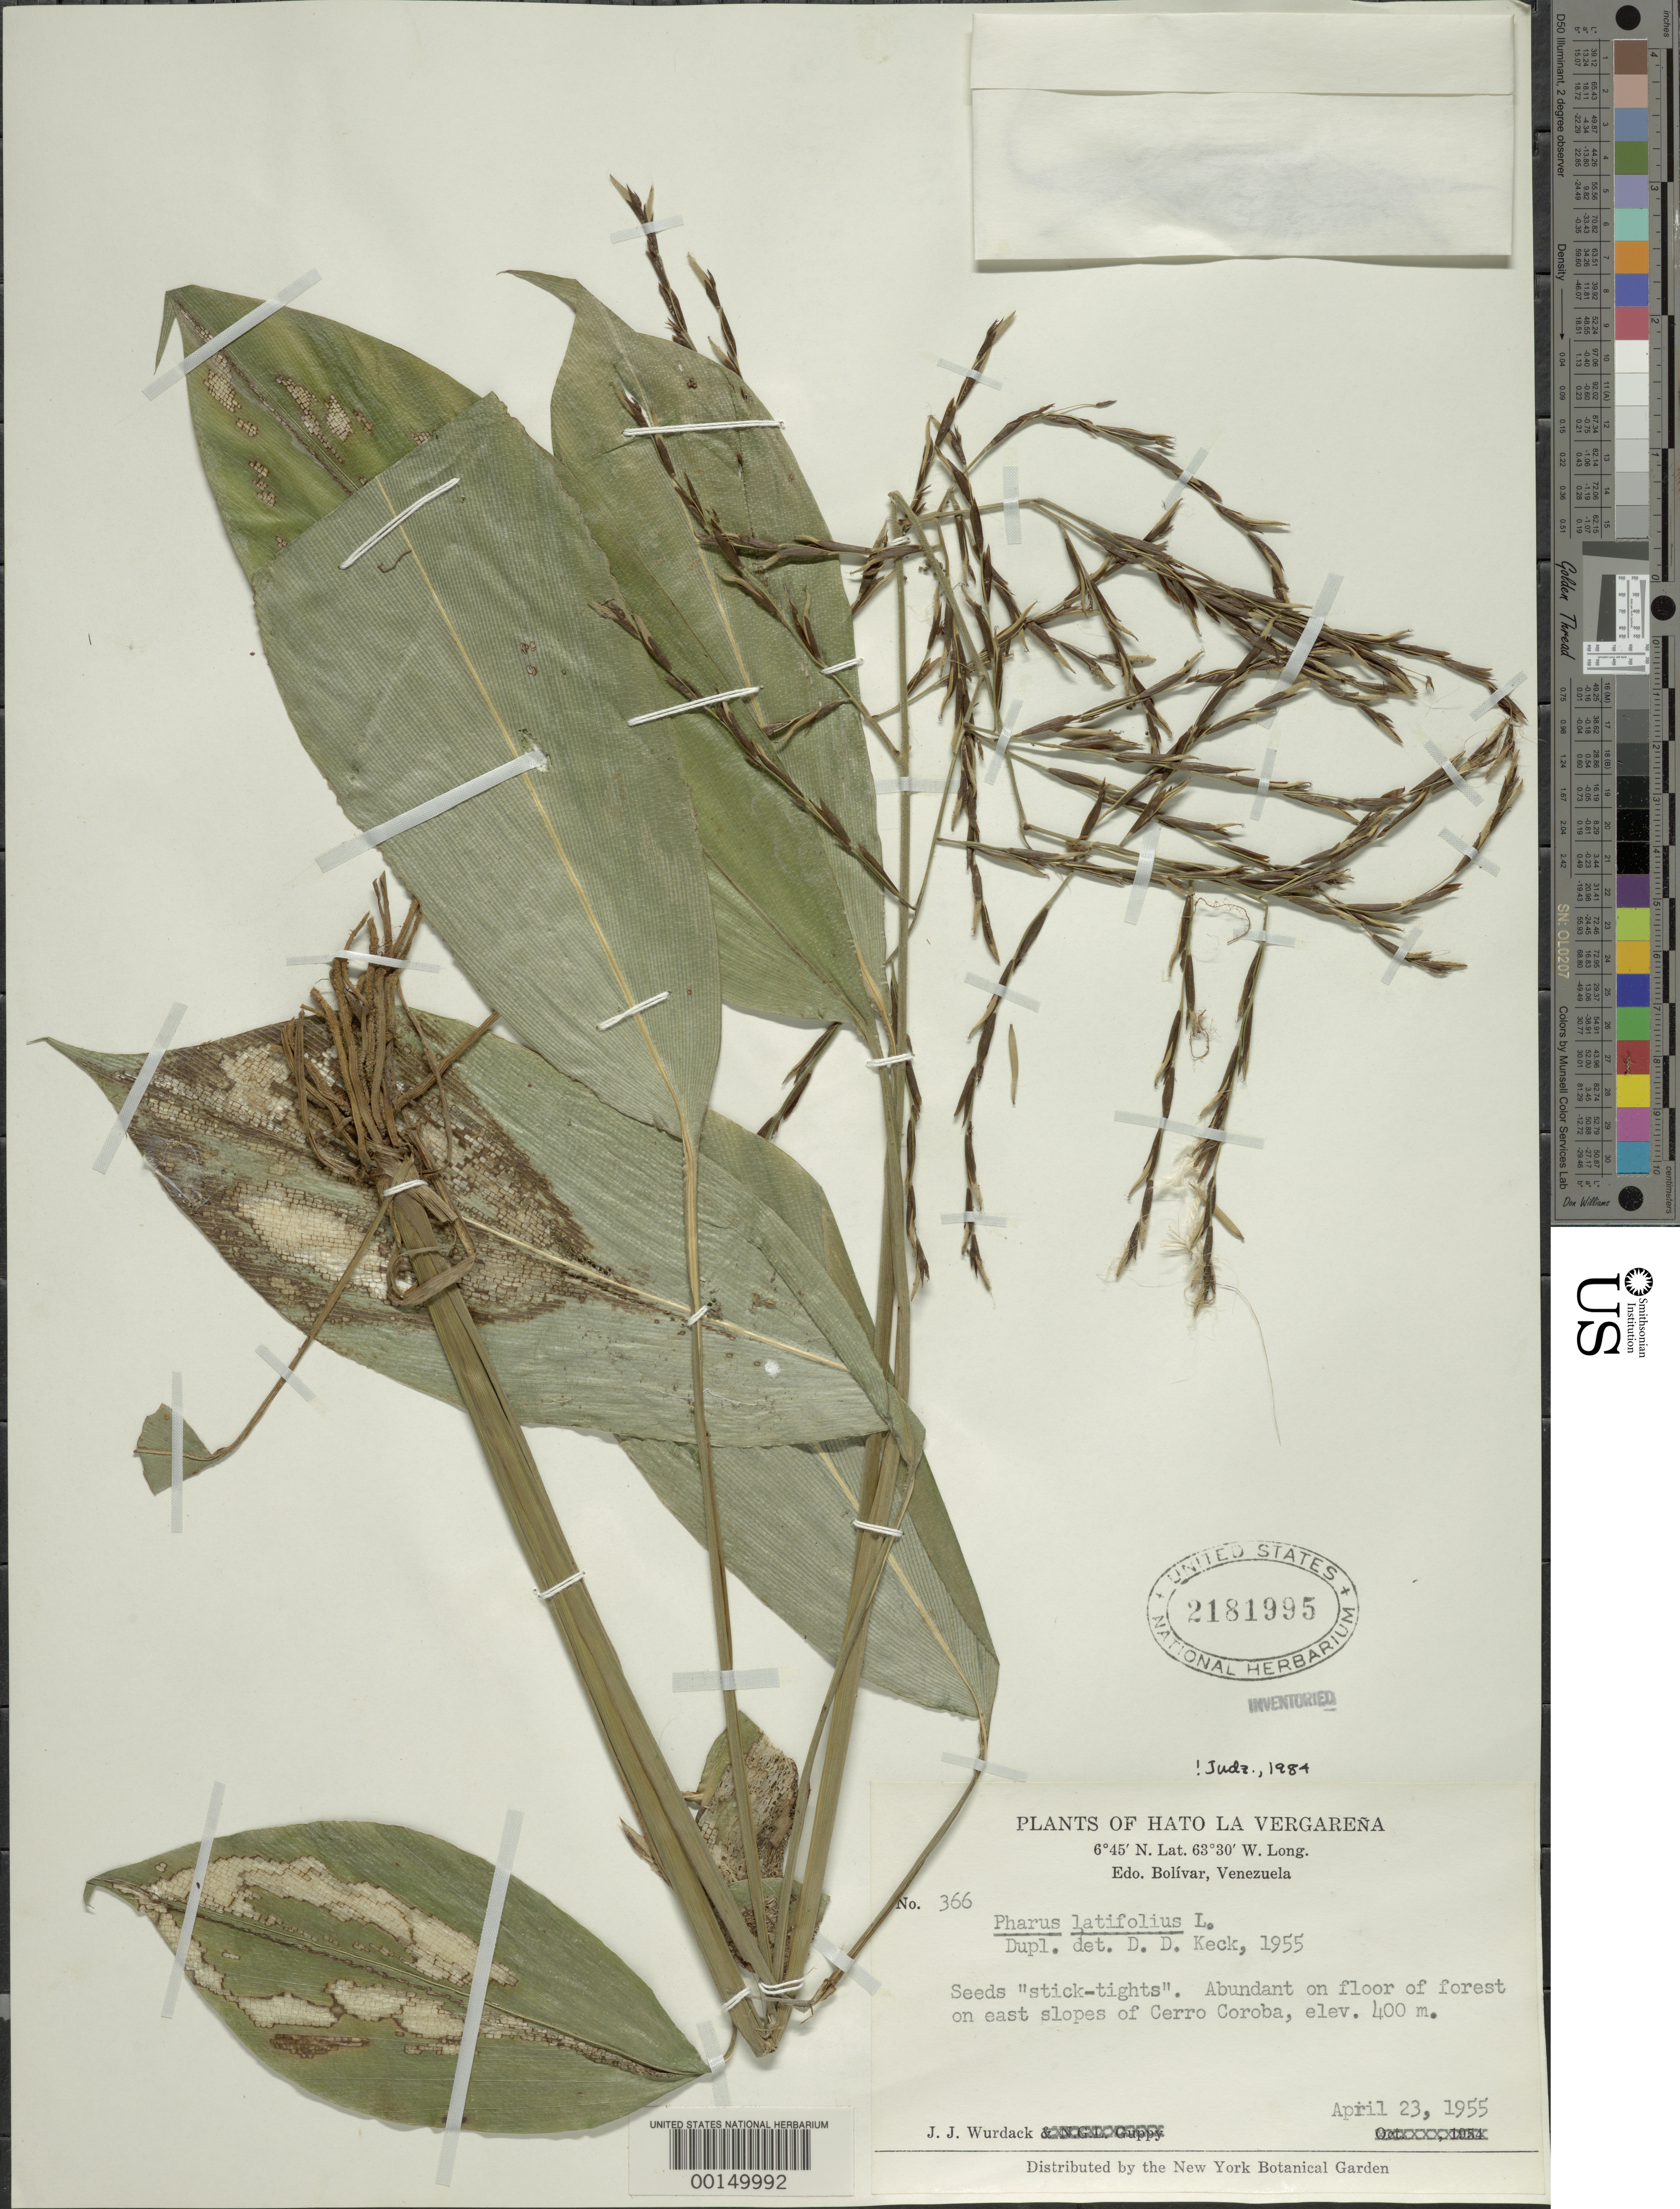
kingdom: Plantae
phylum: Tracheophyta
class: Liliopsida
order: Poales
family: Poaceae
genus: Pharus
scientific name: Pharus latifolius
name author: L.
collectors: J. J. Wurdack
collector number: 366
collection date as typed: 23 Apr 1955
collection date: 1955-04-23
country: Venezuela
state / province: Bolivar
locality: Cerro coroba, lat. 06 45'n: long. 63 30'w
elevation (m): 400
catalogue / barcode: US 2181995